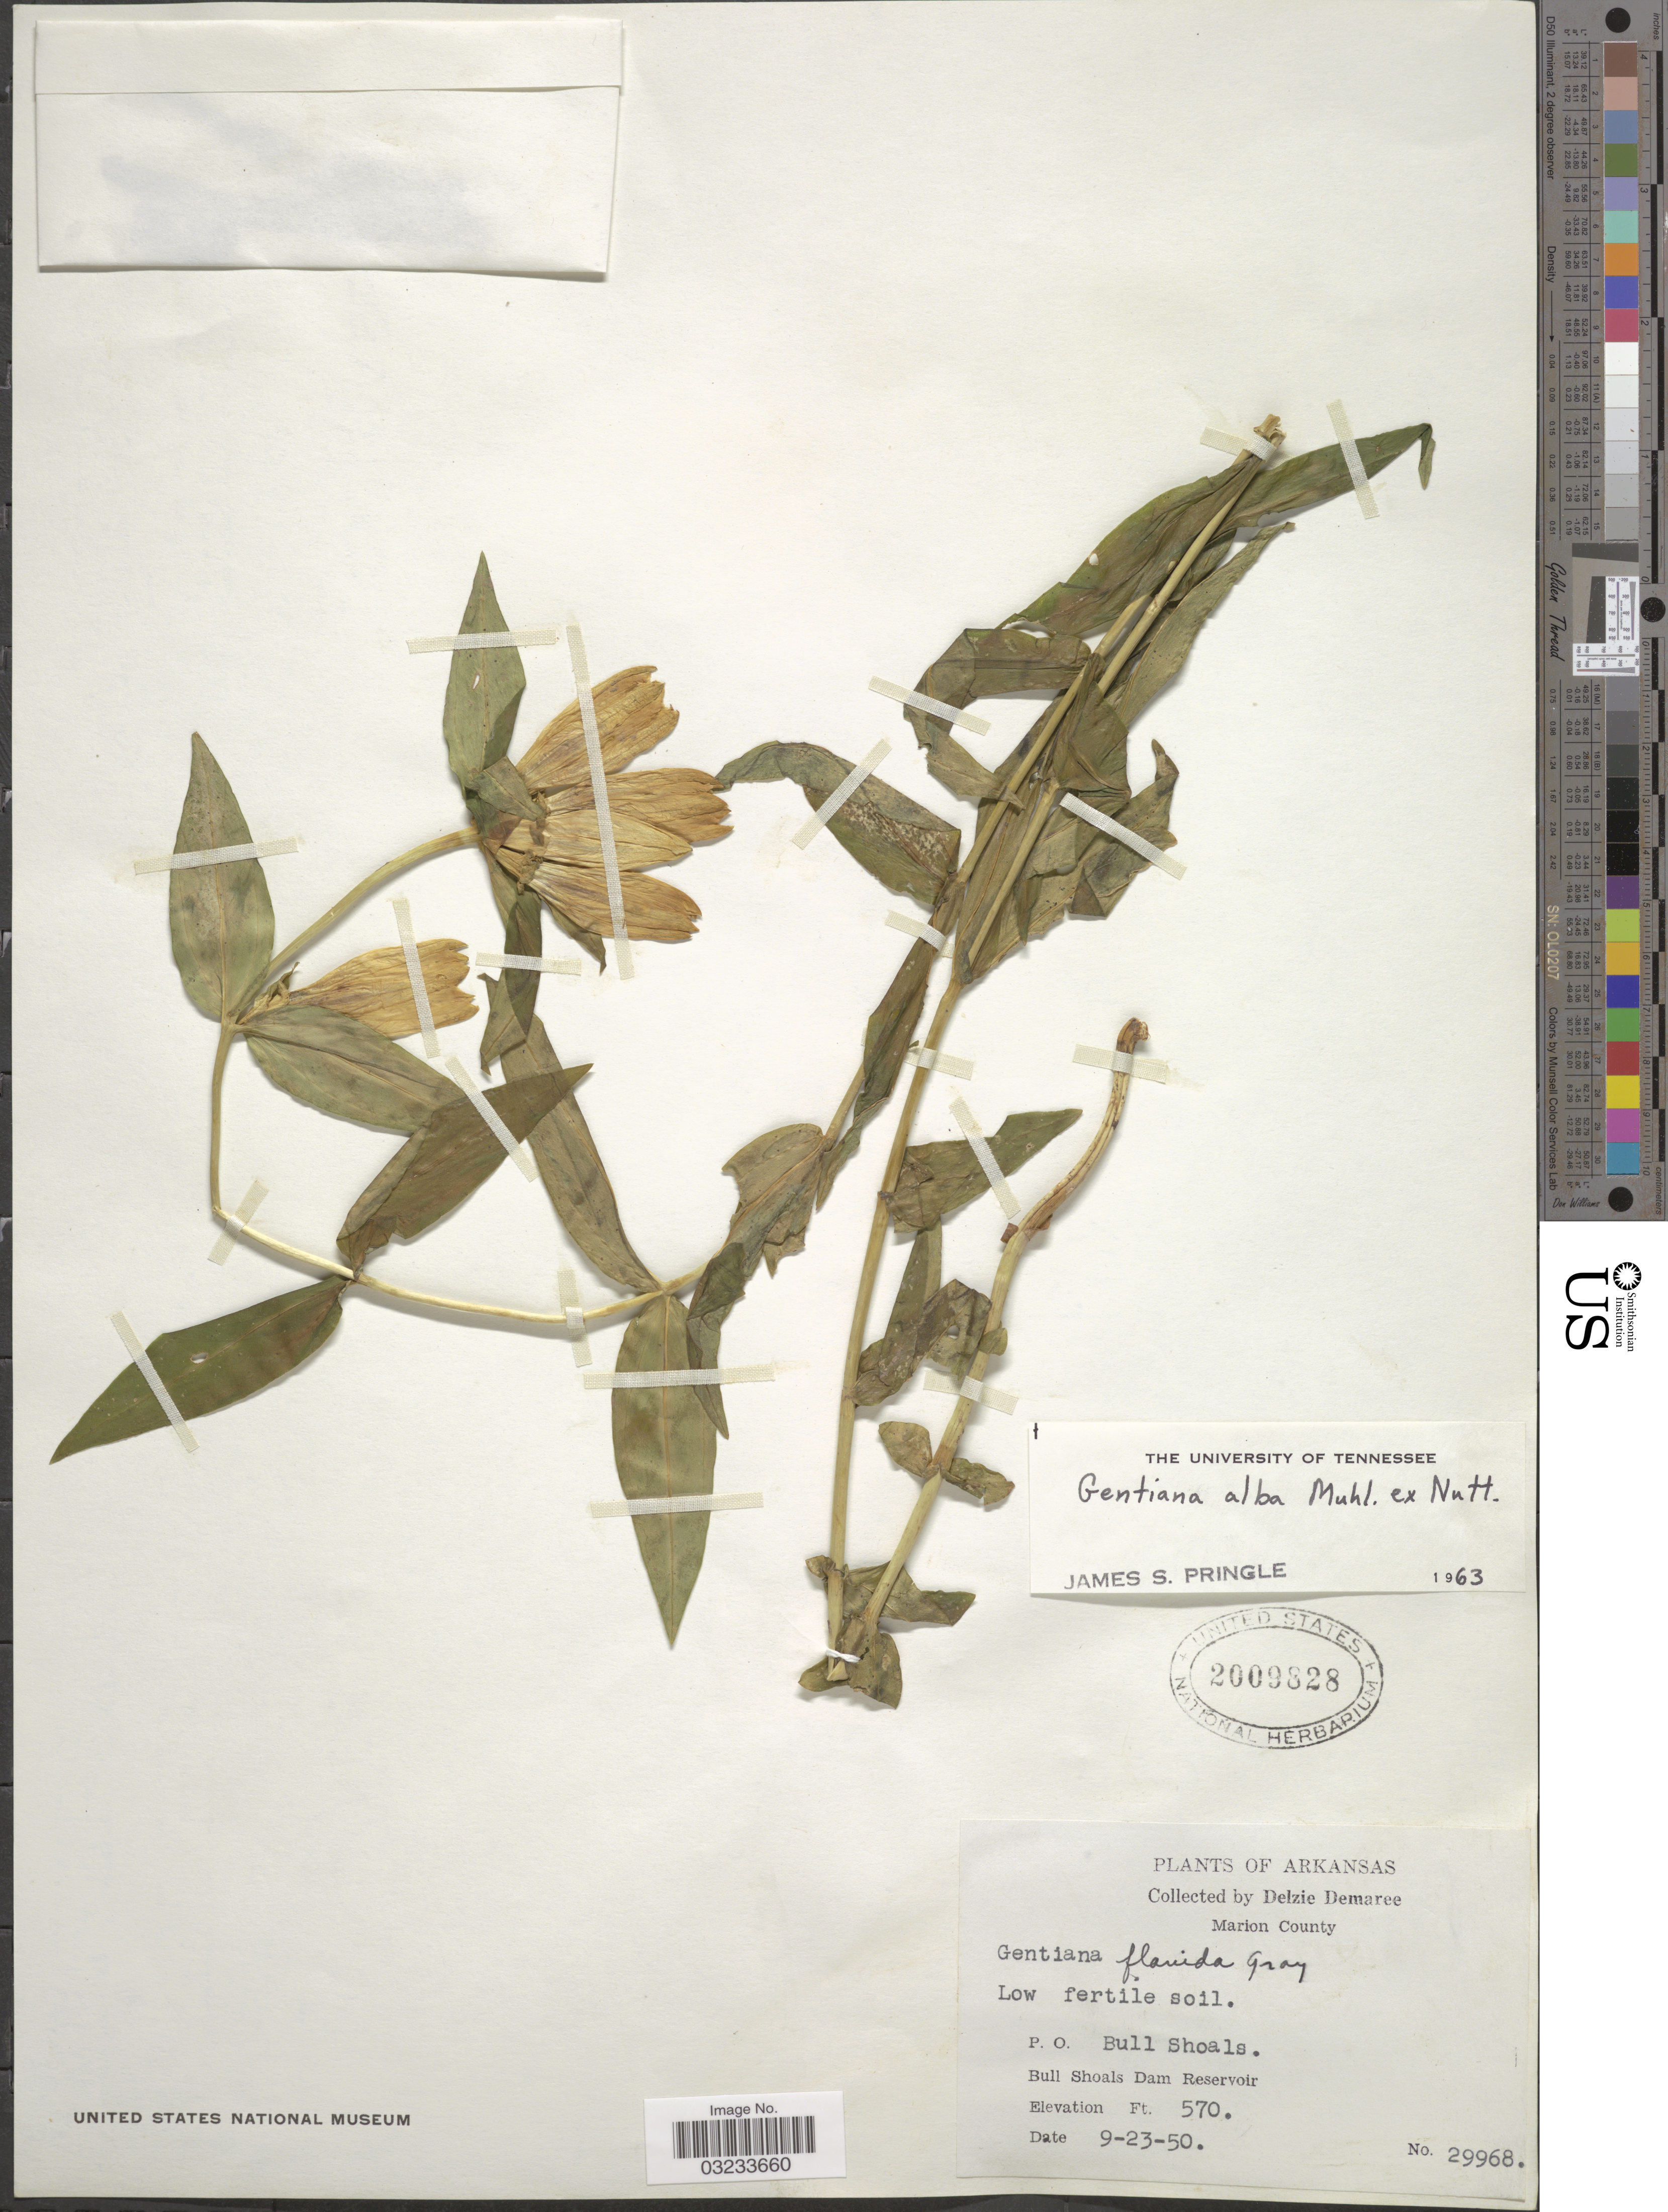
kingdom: Plantae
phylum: Tracheophyta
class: Magnoliopsida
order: Gentianales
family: Gentianaceae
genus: Gentiana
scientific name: Gentiana alba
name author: Muhl. ex J. McNab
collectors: D. Demaree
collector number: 29968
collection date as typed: Transcribed d/m/y: 23/9/50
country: United States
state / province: Arkansas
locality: Marion County. P.O. Bull Shoals. Bull Shoals Dam Reservoir.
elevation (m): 174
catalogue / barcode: US 2009828